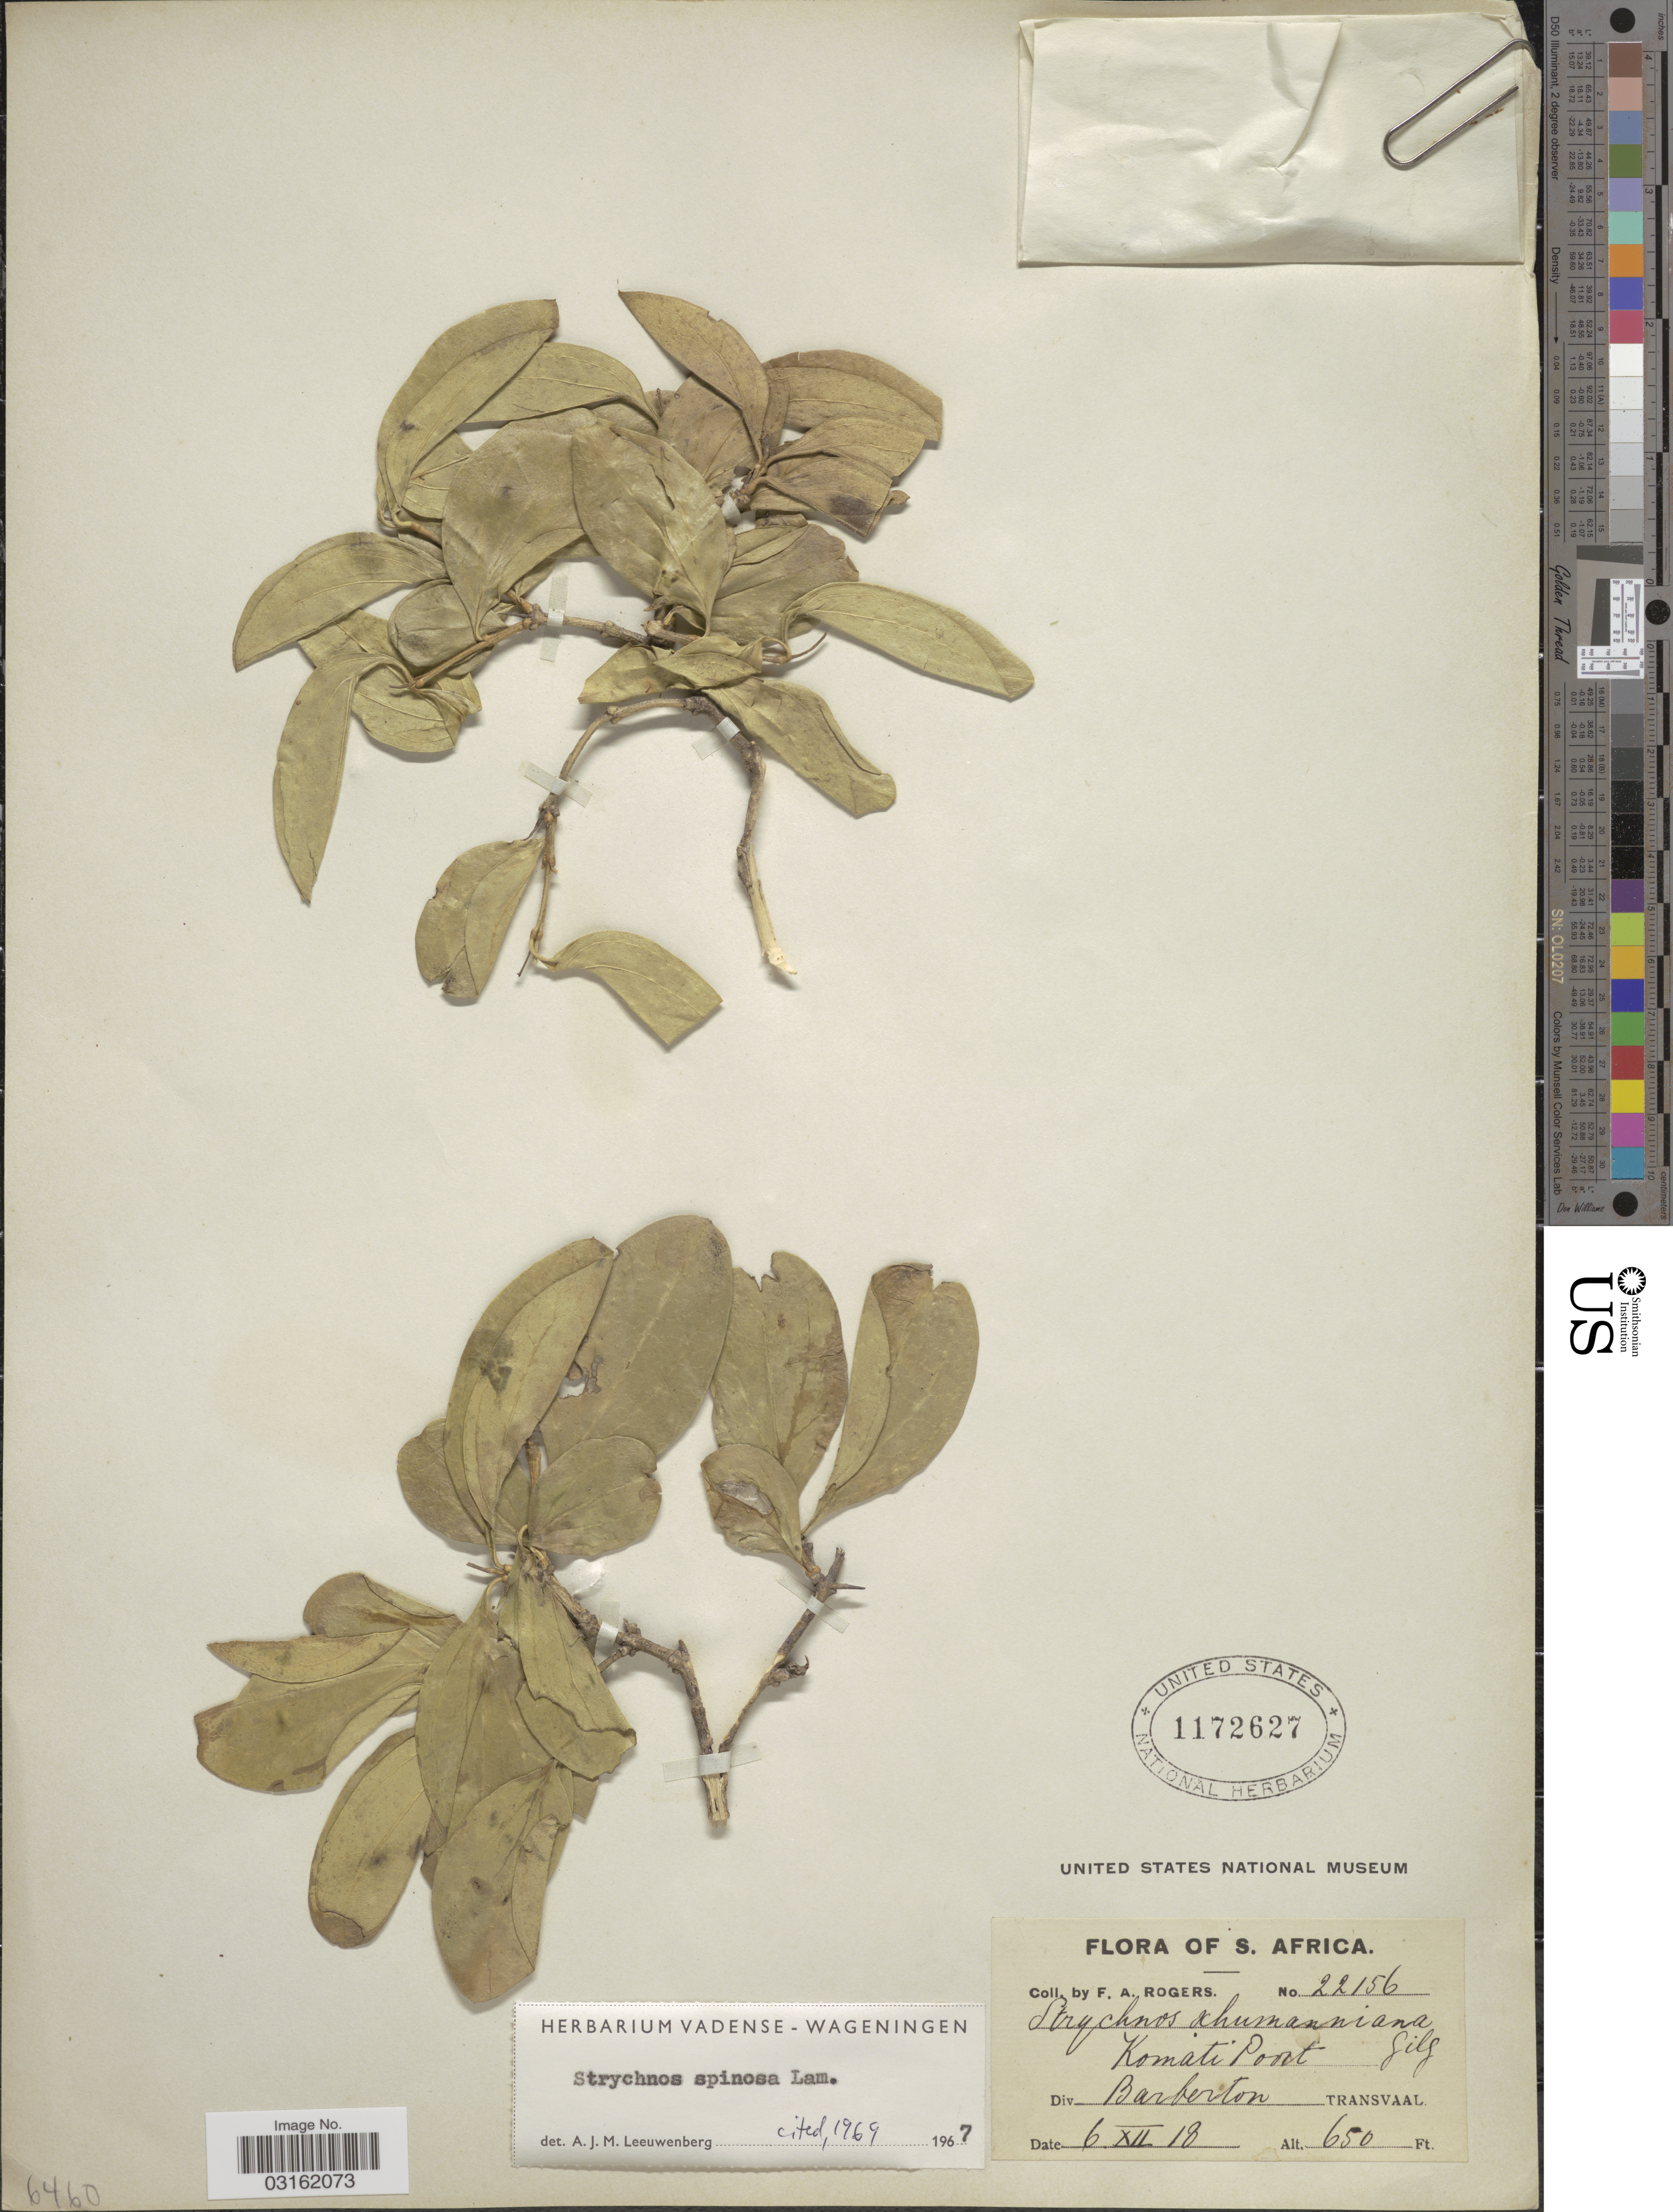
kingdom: Plantae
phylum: Tracheophyta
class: Magnoliopsida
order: Gentianales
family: Loganiaceae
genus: Strychnos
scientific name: Strychnos spinosa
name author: Lam.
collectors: F. A. Rogers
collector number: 22156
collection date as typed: Transcribed d/m/y: 6/12/18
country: South Africa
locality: Komati Poort, Div. Barberton, Transvaal.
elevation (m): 198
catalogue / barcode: US 1172627